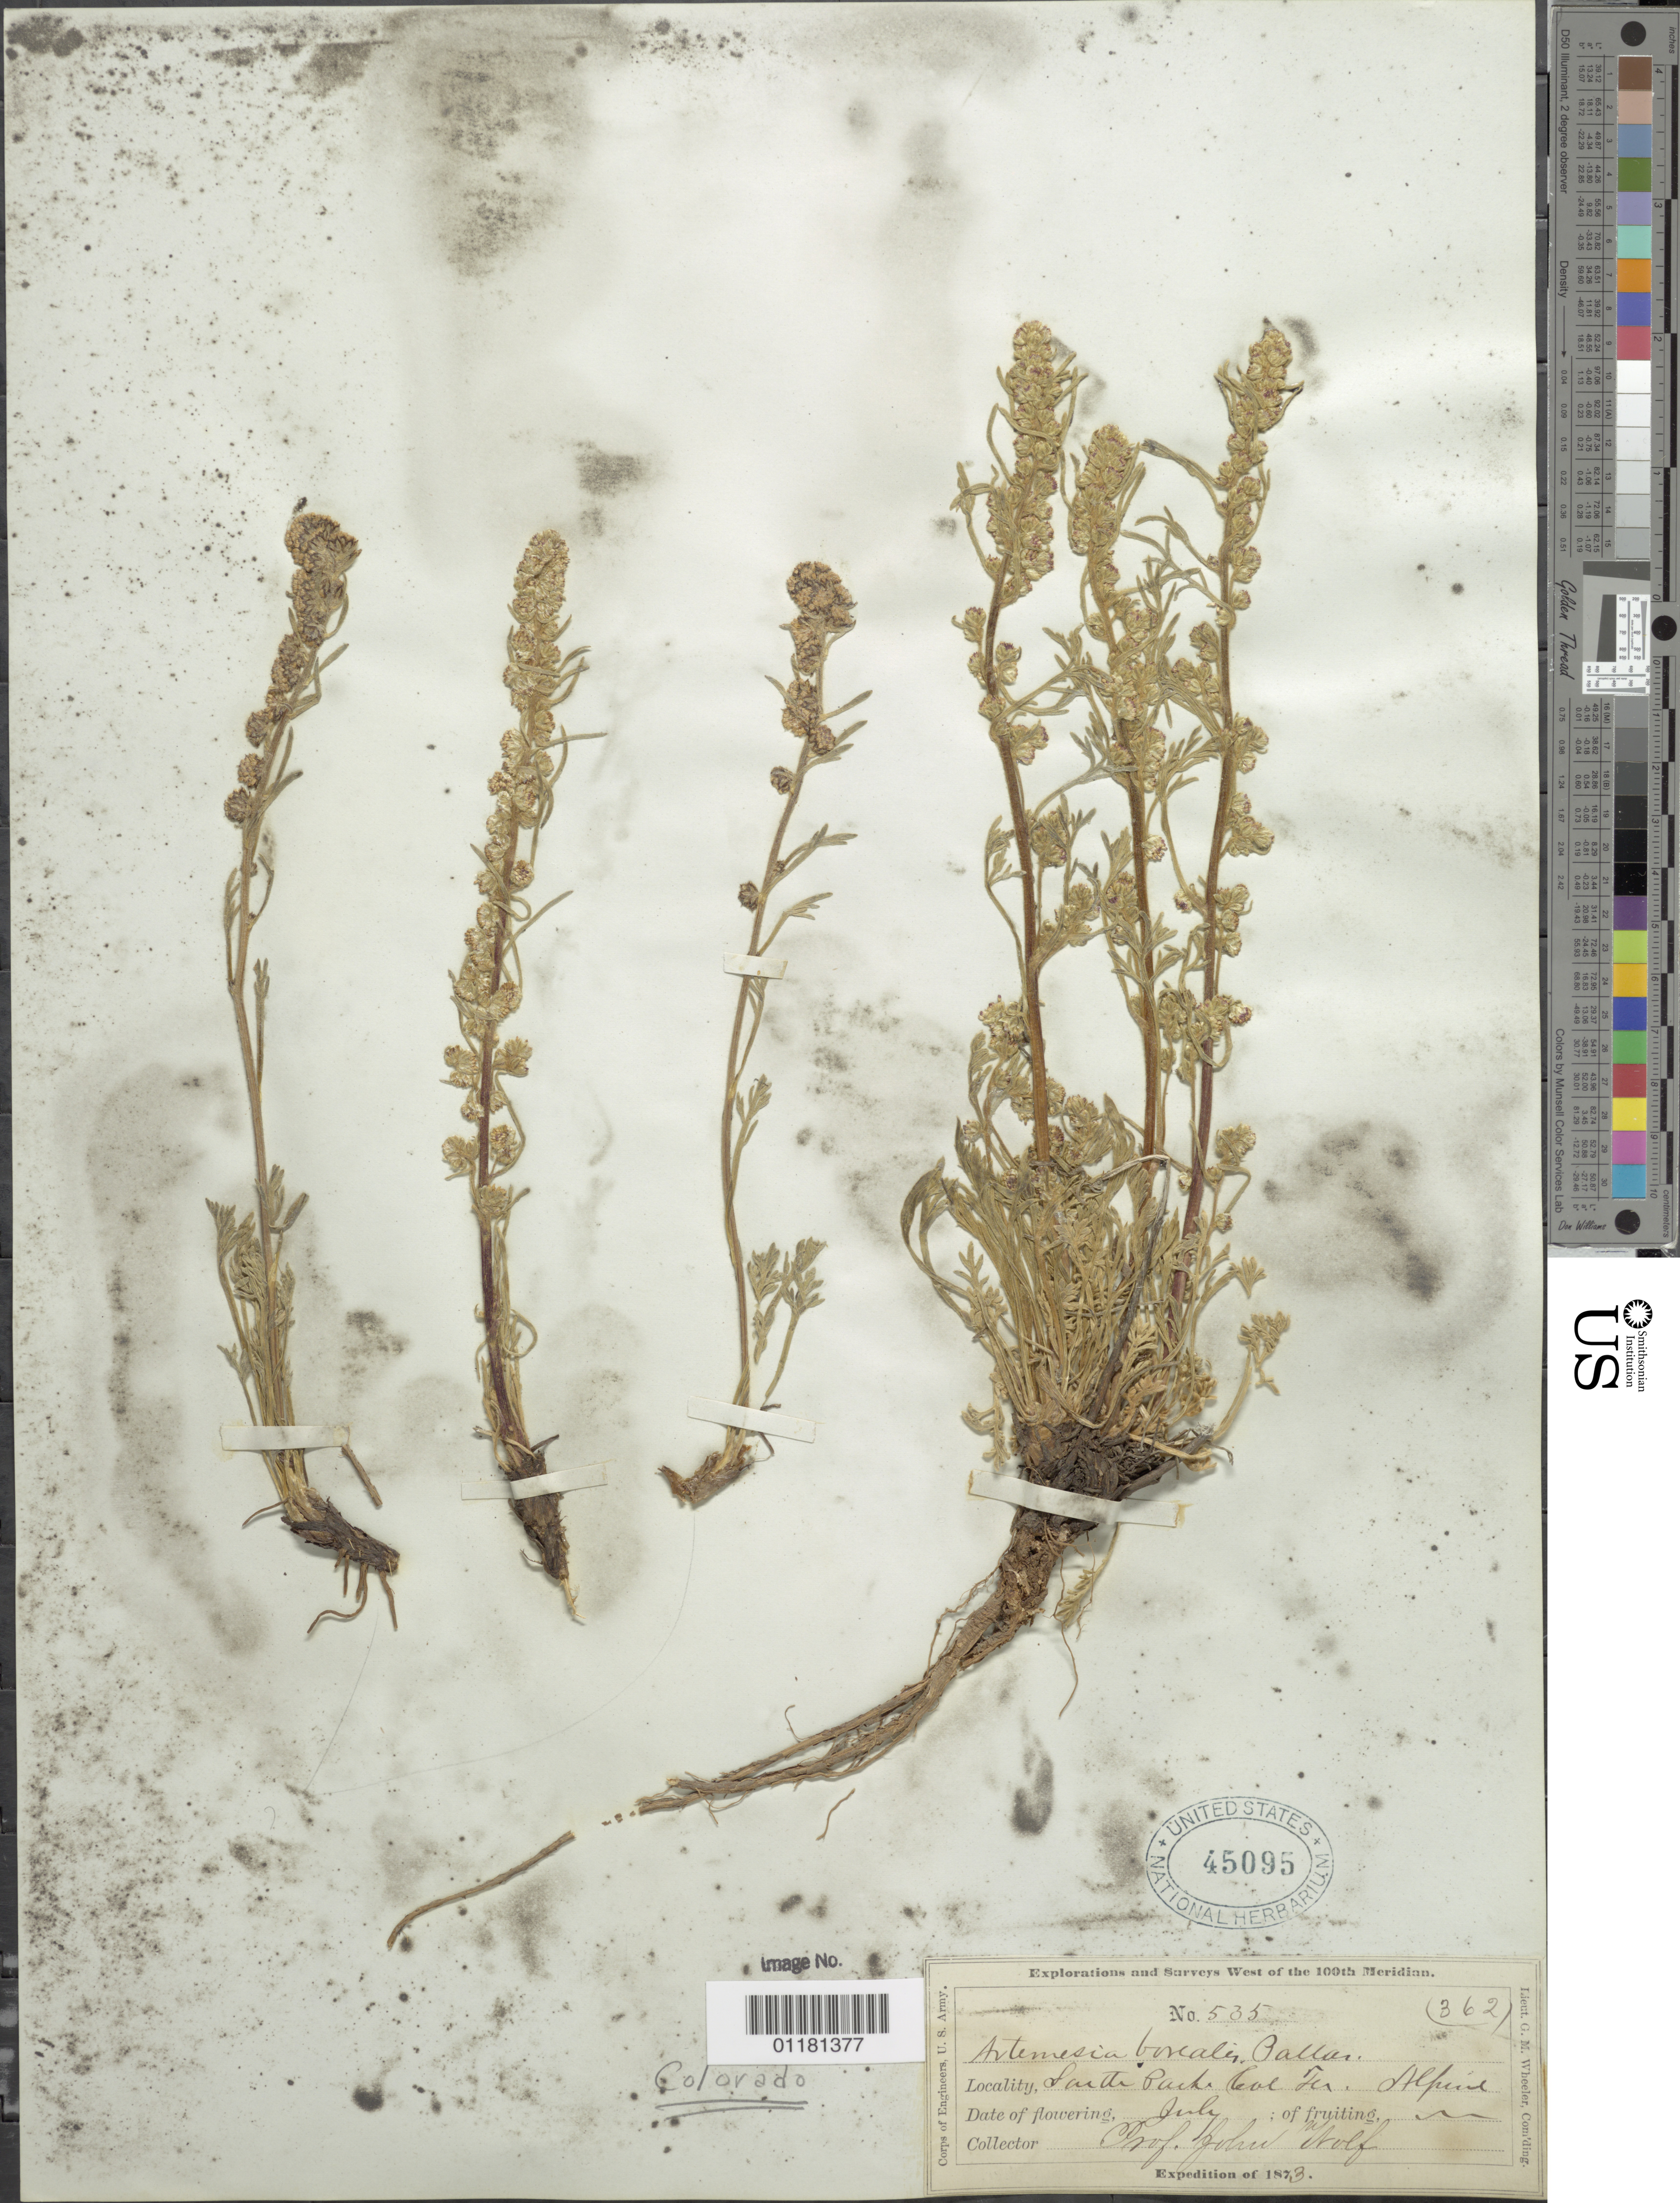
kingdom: Plantae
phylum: Tracheophyta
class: Magnoliopsida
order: Asterales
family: Asteraceae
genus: Artemisia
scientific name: Artemisia borealis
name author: Pall.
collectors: J. Wolf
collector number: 535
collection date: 1873-07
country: United States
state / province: Colorado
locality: South Park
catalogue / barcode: US 45095